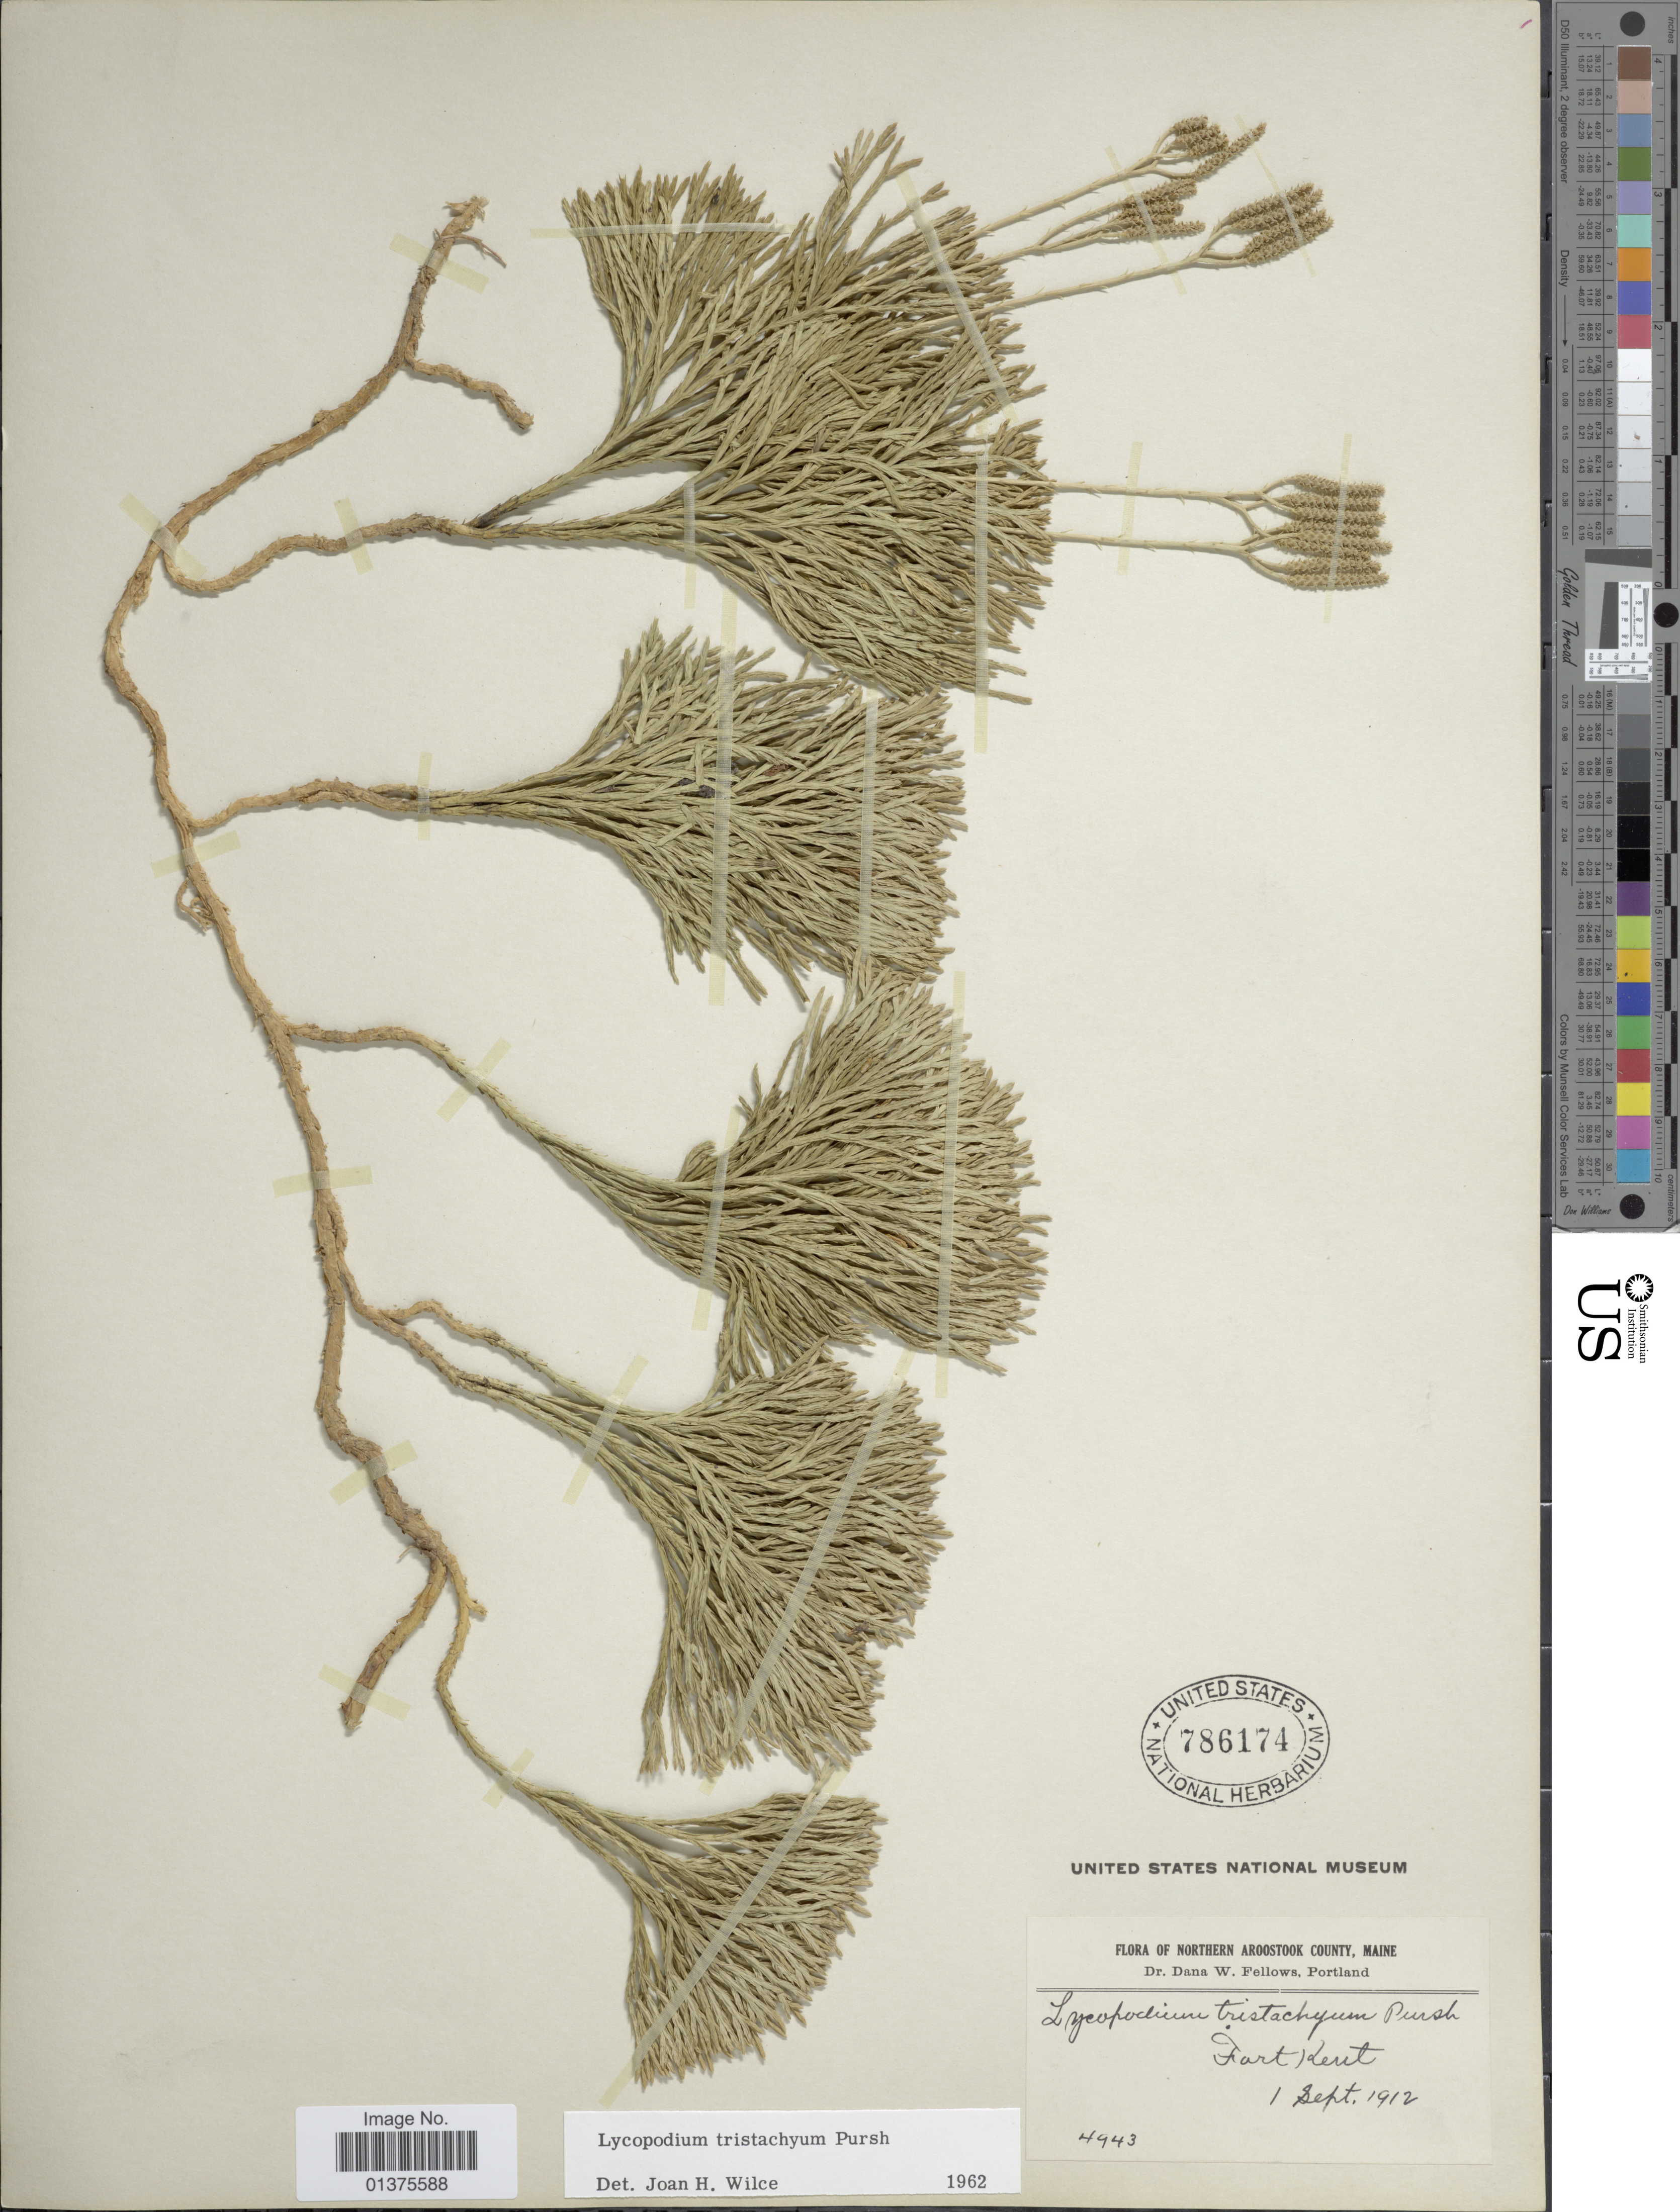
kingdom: Plantae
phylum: Tracheophyta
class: Lycopodiopsida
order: Lycopodiales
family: Lycopodiaceae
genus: Diphasiastrum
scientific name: Diphasiastrum tristachyum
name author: (Pursh) Holub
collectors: D. W. Fellows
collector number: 4943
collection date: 1912-09-01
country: United States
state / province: Maine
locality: Northern Aroostook County, Fort Kent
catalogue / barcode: US 786174